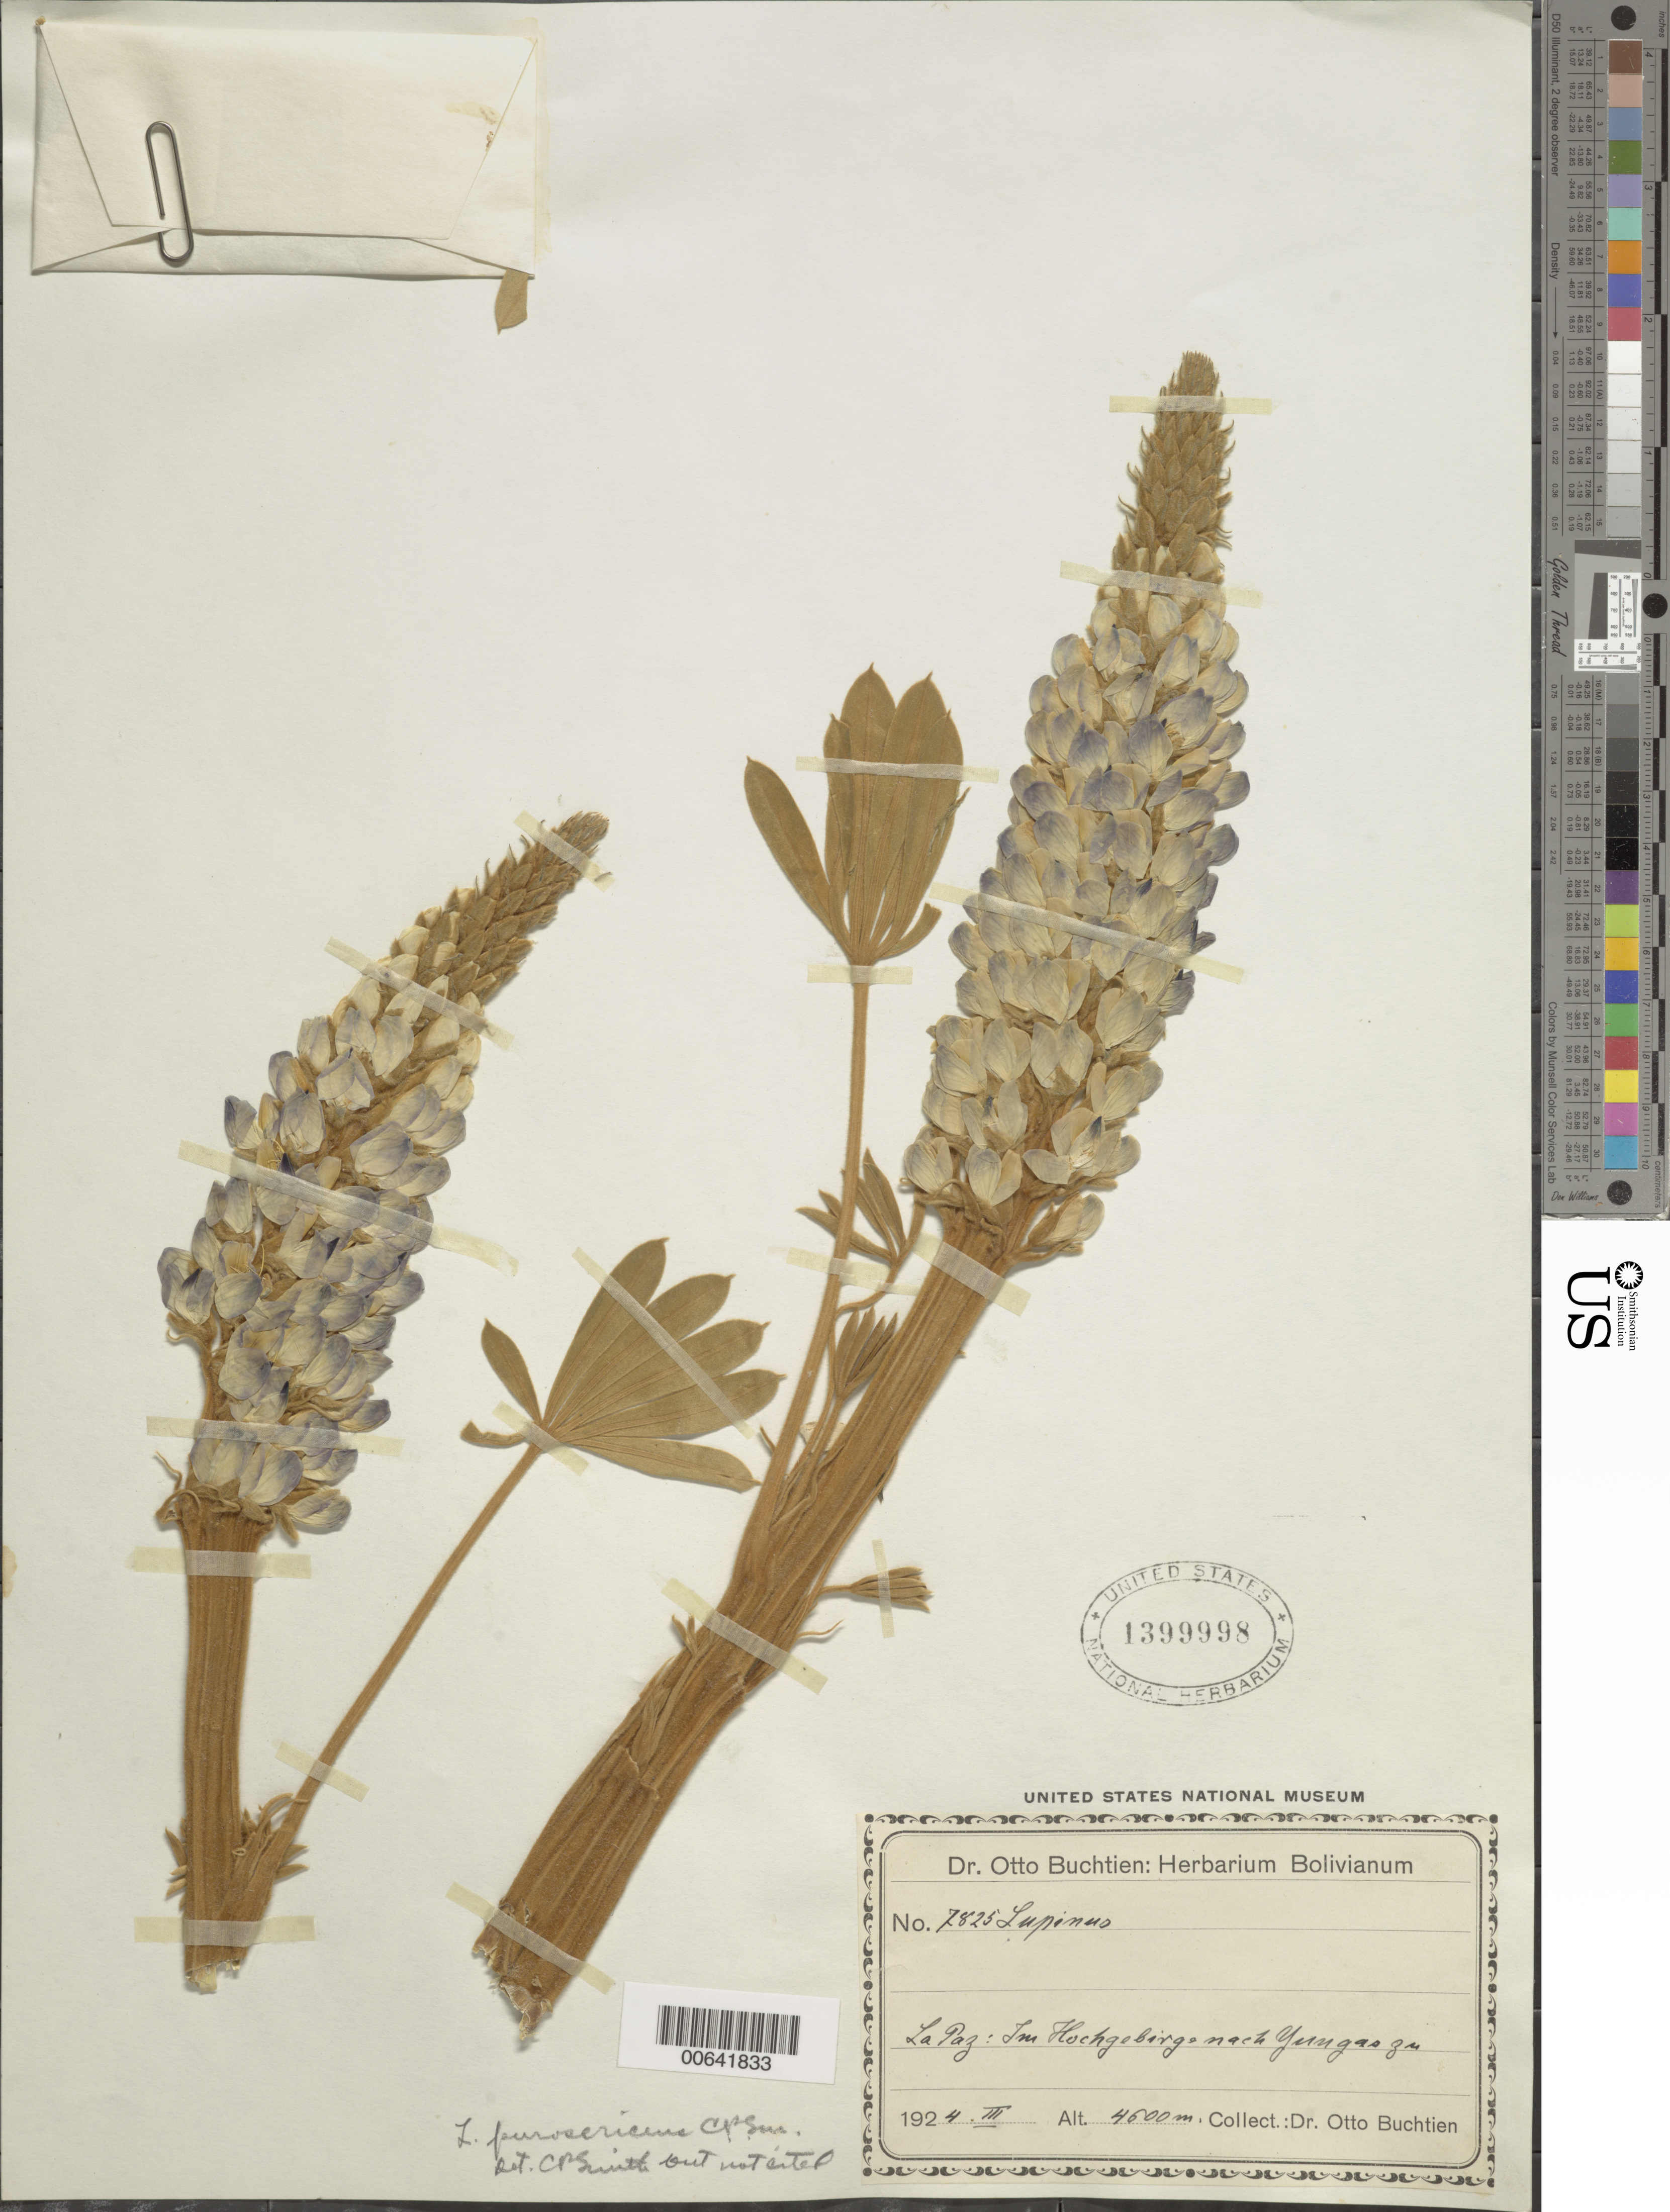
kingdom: Plantae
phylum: Tracheophyta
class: Magnoliopsida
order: Fabales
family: Fabaceae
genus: Lupinus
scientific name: Lupinus purosericeus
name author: C.P. Sm.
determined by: Smith, C. P.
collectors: O. Buchtien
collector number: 7825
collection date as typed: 03 Apr 1924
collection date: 1924-04-03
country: Bolivia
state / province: La Paz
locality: In Hochgebirge nach Yungas zu ??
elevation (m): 4600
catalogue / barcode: US 1399998